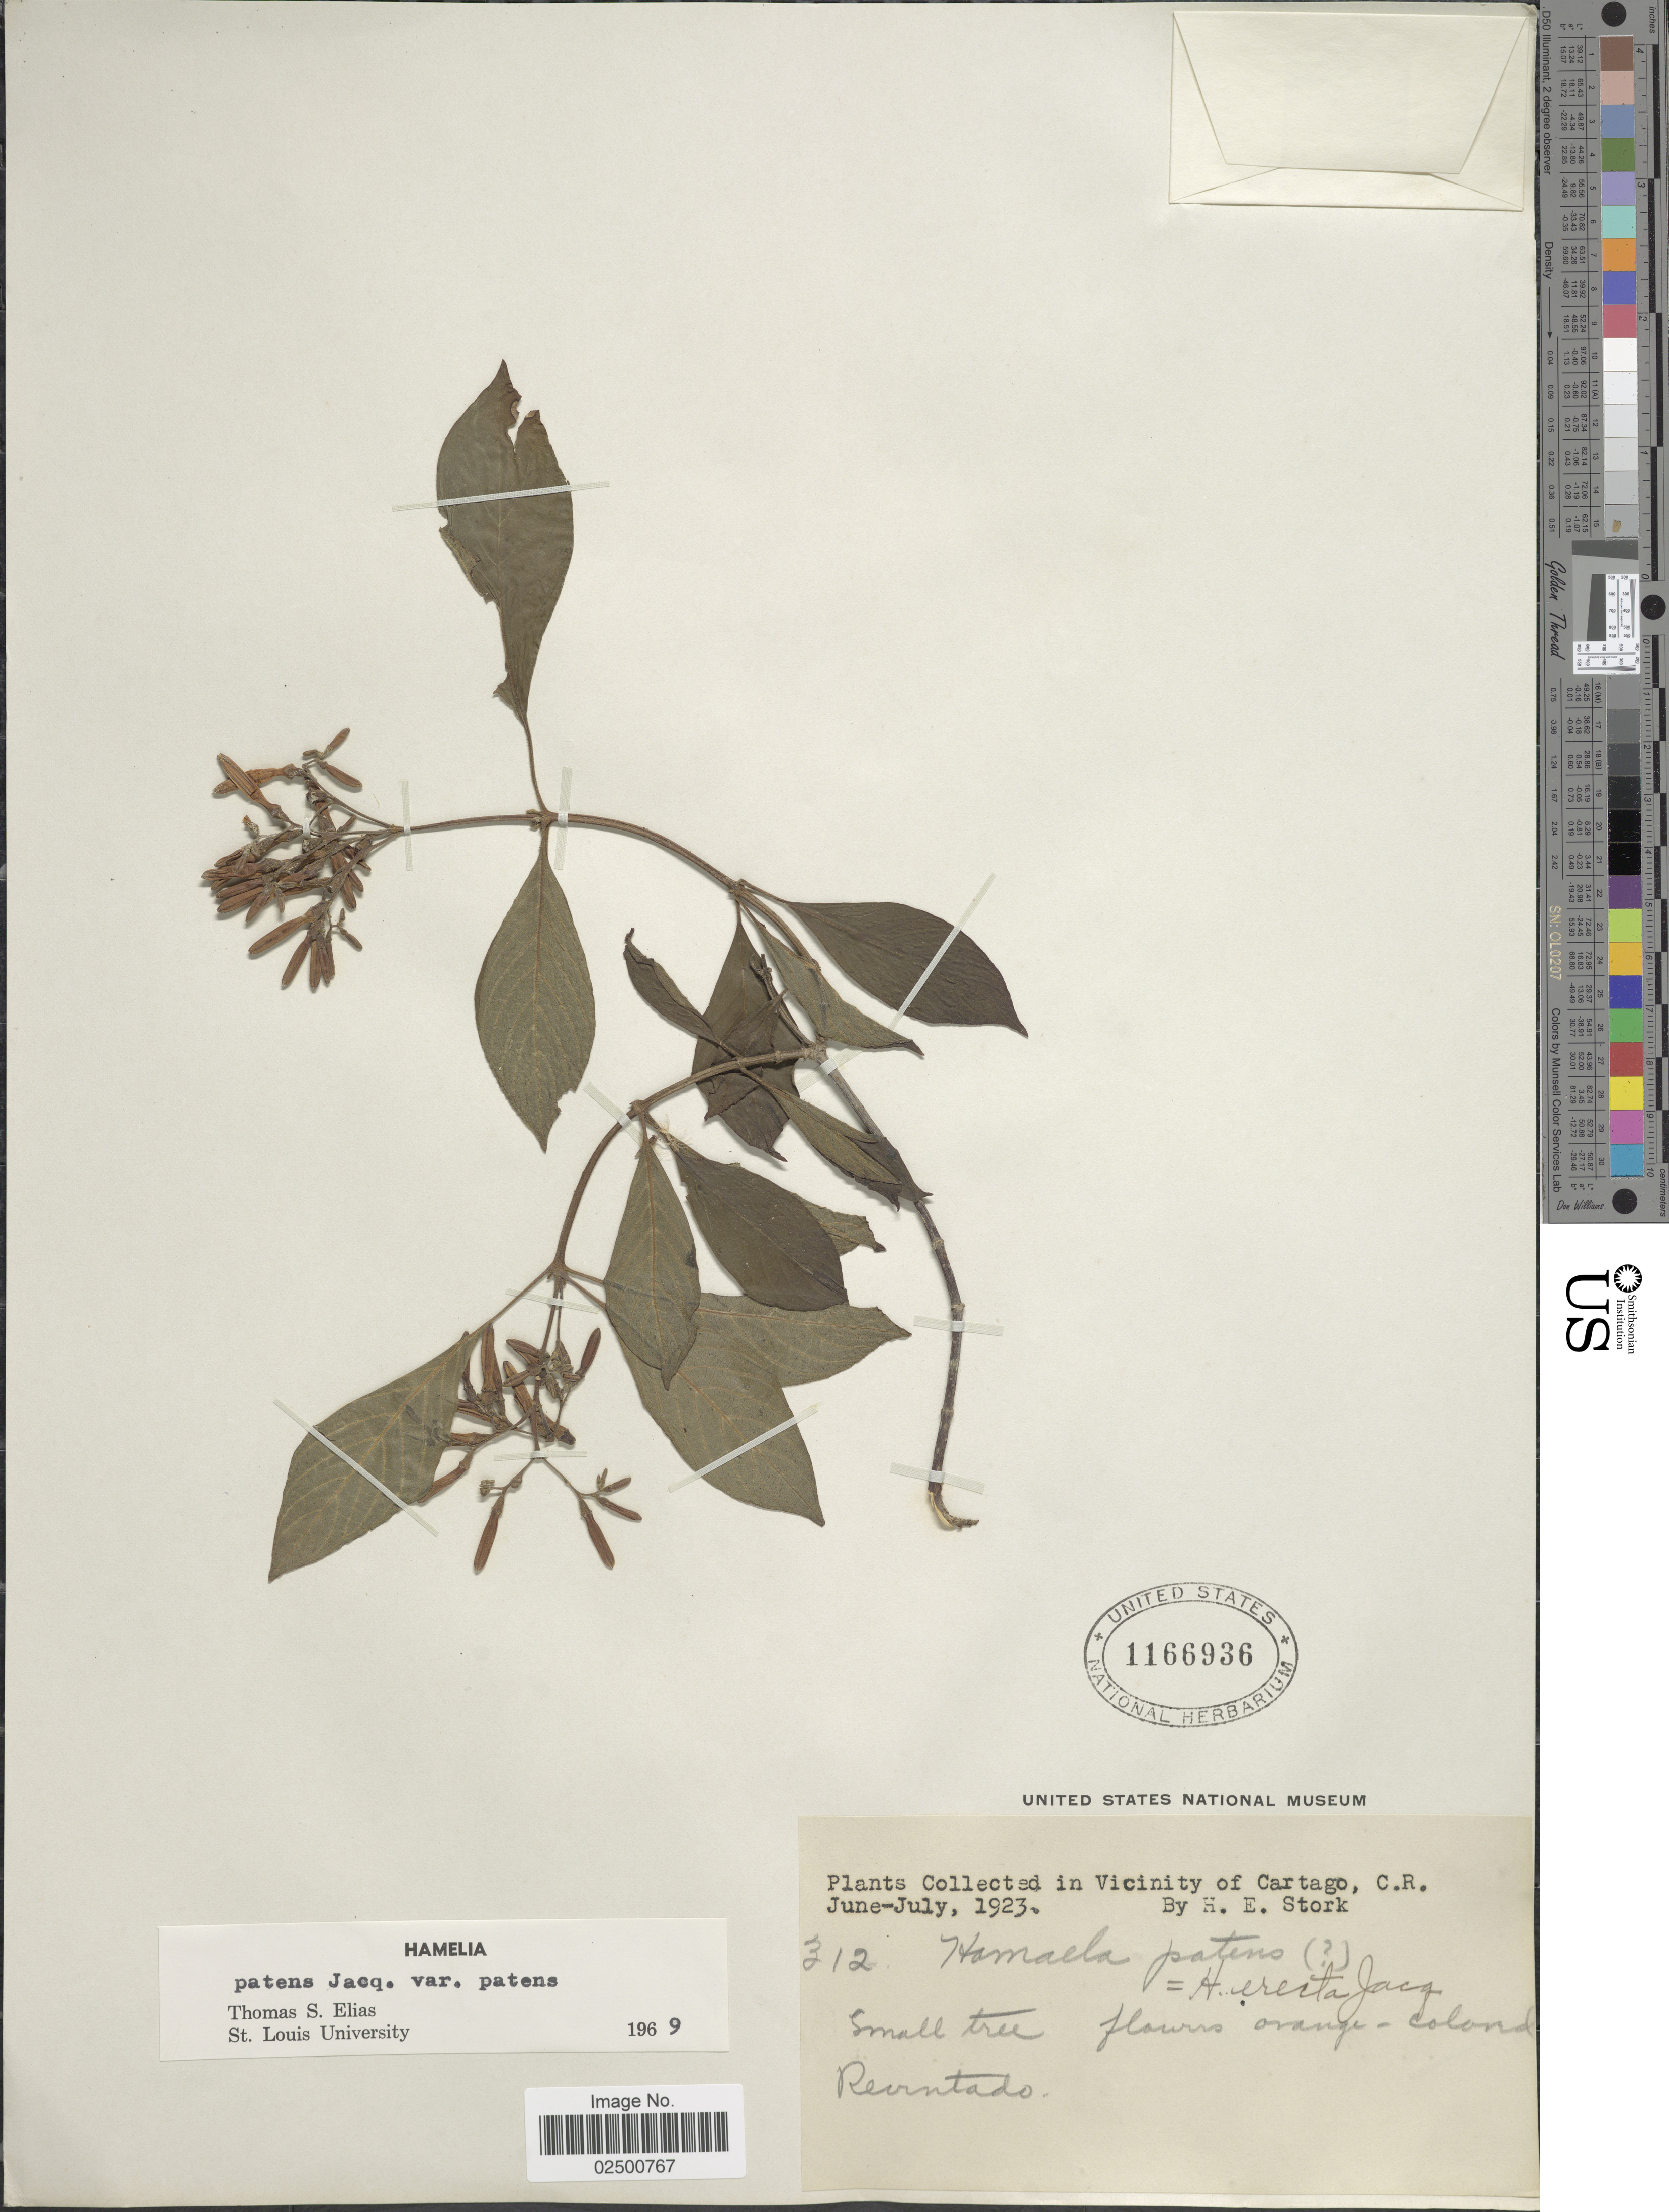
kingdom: Plantae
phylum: Tracheophyta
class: Magnoliopsida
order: Gentianales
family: Rubiaceae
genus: Hamelia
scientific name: Hamelia patens var. patens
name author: Jacq.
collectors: H. E. Stork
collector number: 312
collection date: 1923-06/1923-07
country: Costa Rica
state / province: Cartago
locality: Vicinity of Cartago. Revintado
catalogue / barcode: US 1166936